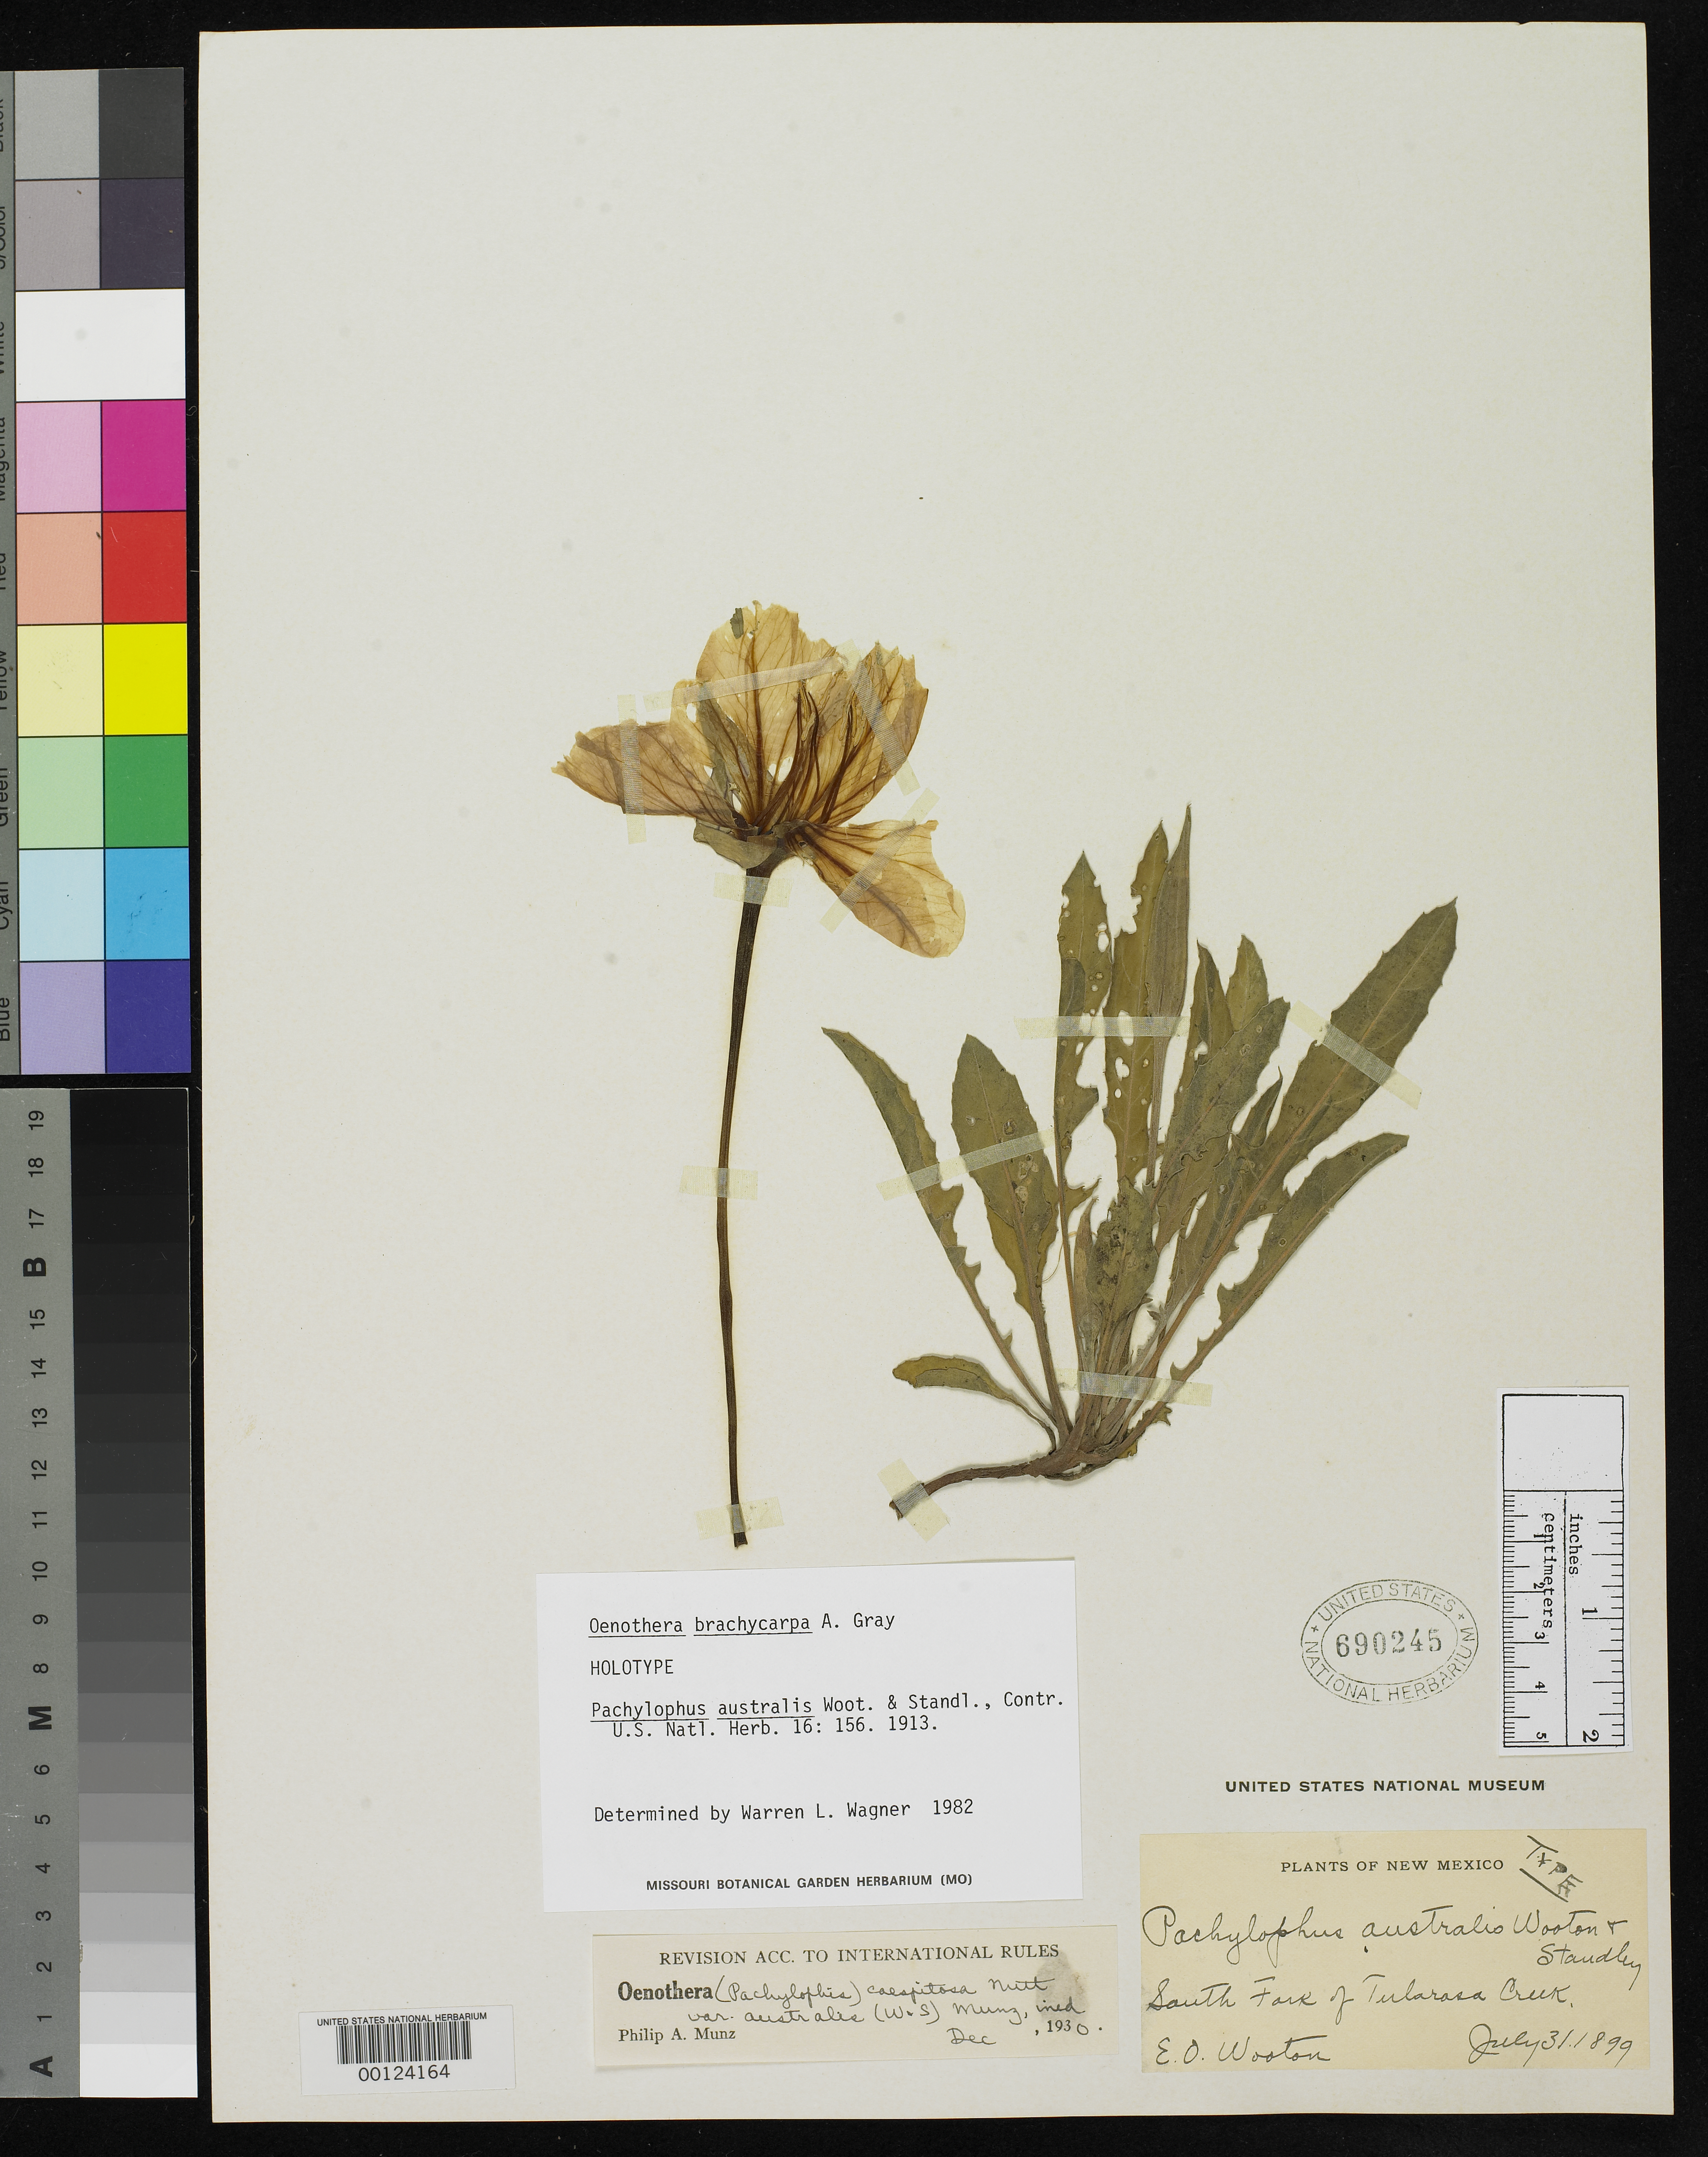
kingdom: Plantae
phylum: Tracheophyta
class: Magnoliopsida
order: Myrtales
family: Onagraceae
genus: Pachylophis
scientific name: Pachylophis australis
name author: Wooton & Standl.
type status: Holotype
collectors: E. O. Wooton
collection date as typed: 31 Jul 1899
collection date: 1899-07-31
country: United States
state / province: New Mexico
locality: South fork of Tularosa Creek.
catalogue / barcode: US 690245